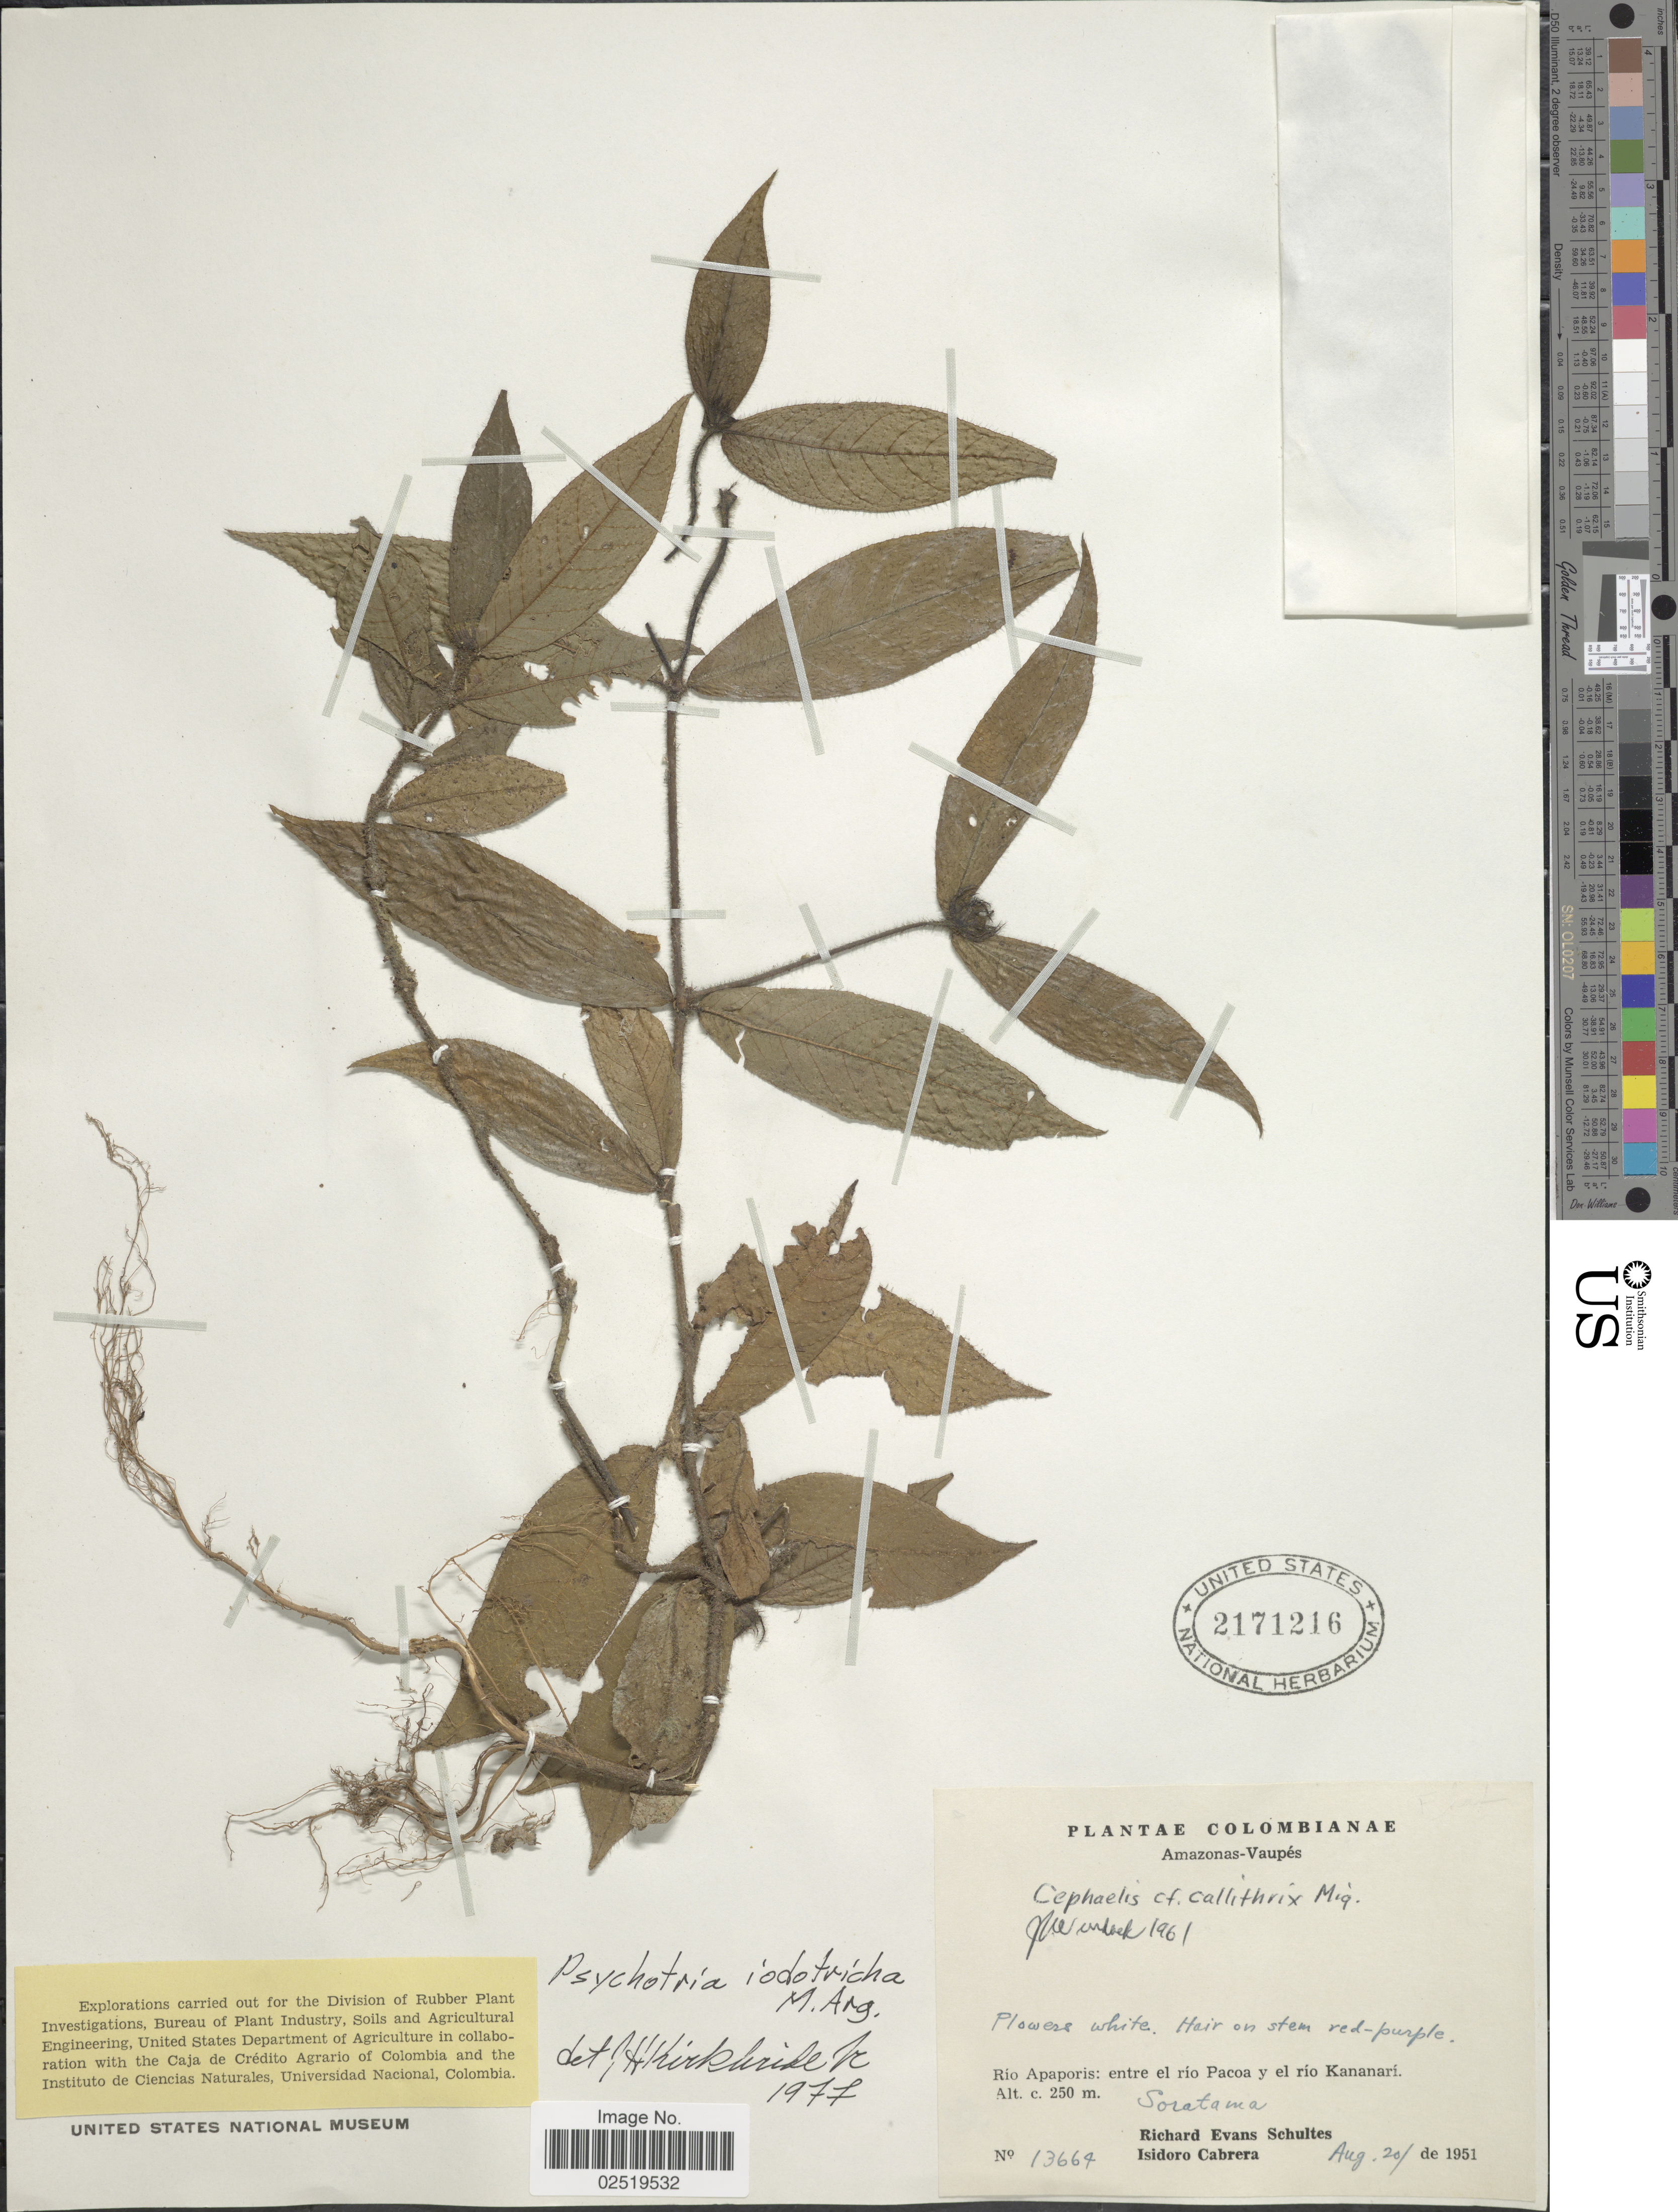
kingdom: Plantae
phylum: Tracheophyta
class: Magnoliopsida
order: Gentianales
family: Rubiaceae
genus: Psychotria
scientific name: Psychotria iodotricha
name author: Müll. Arg.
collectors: R. E. Schultes & I. Cabrera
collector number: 13664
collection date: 1951-08-20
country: Colombia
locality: Amazonas-Vaupes, Rio Apaporis: entre el rio Pacoa y el rio Kananari, Soratama.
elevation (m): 250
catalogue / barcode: US 2171216